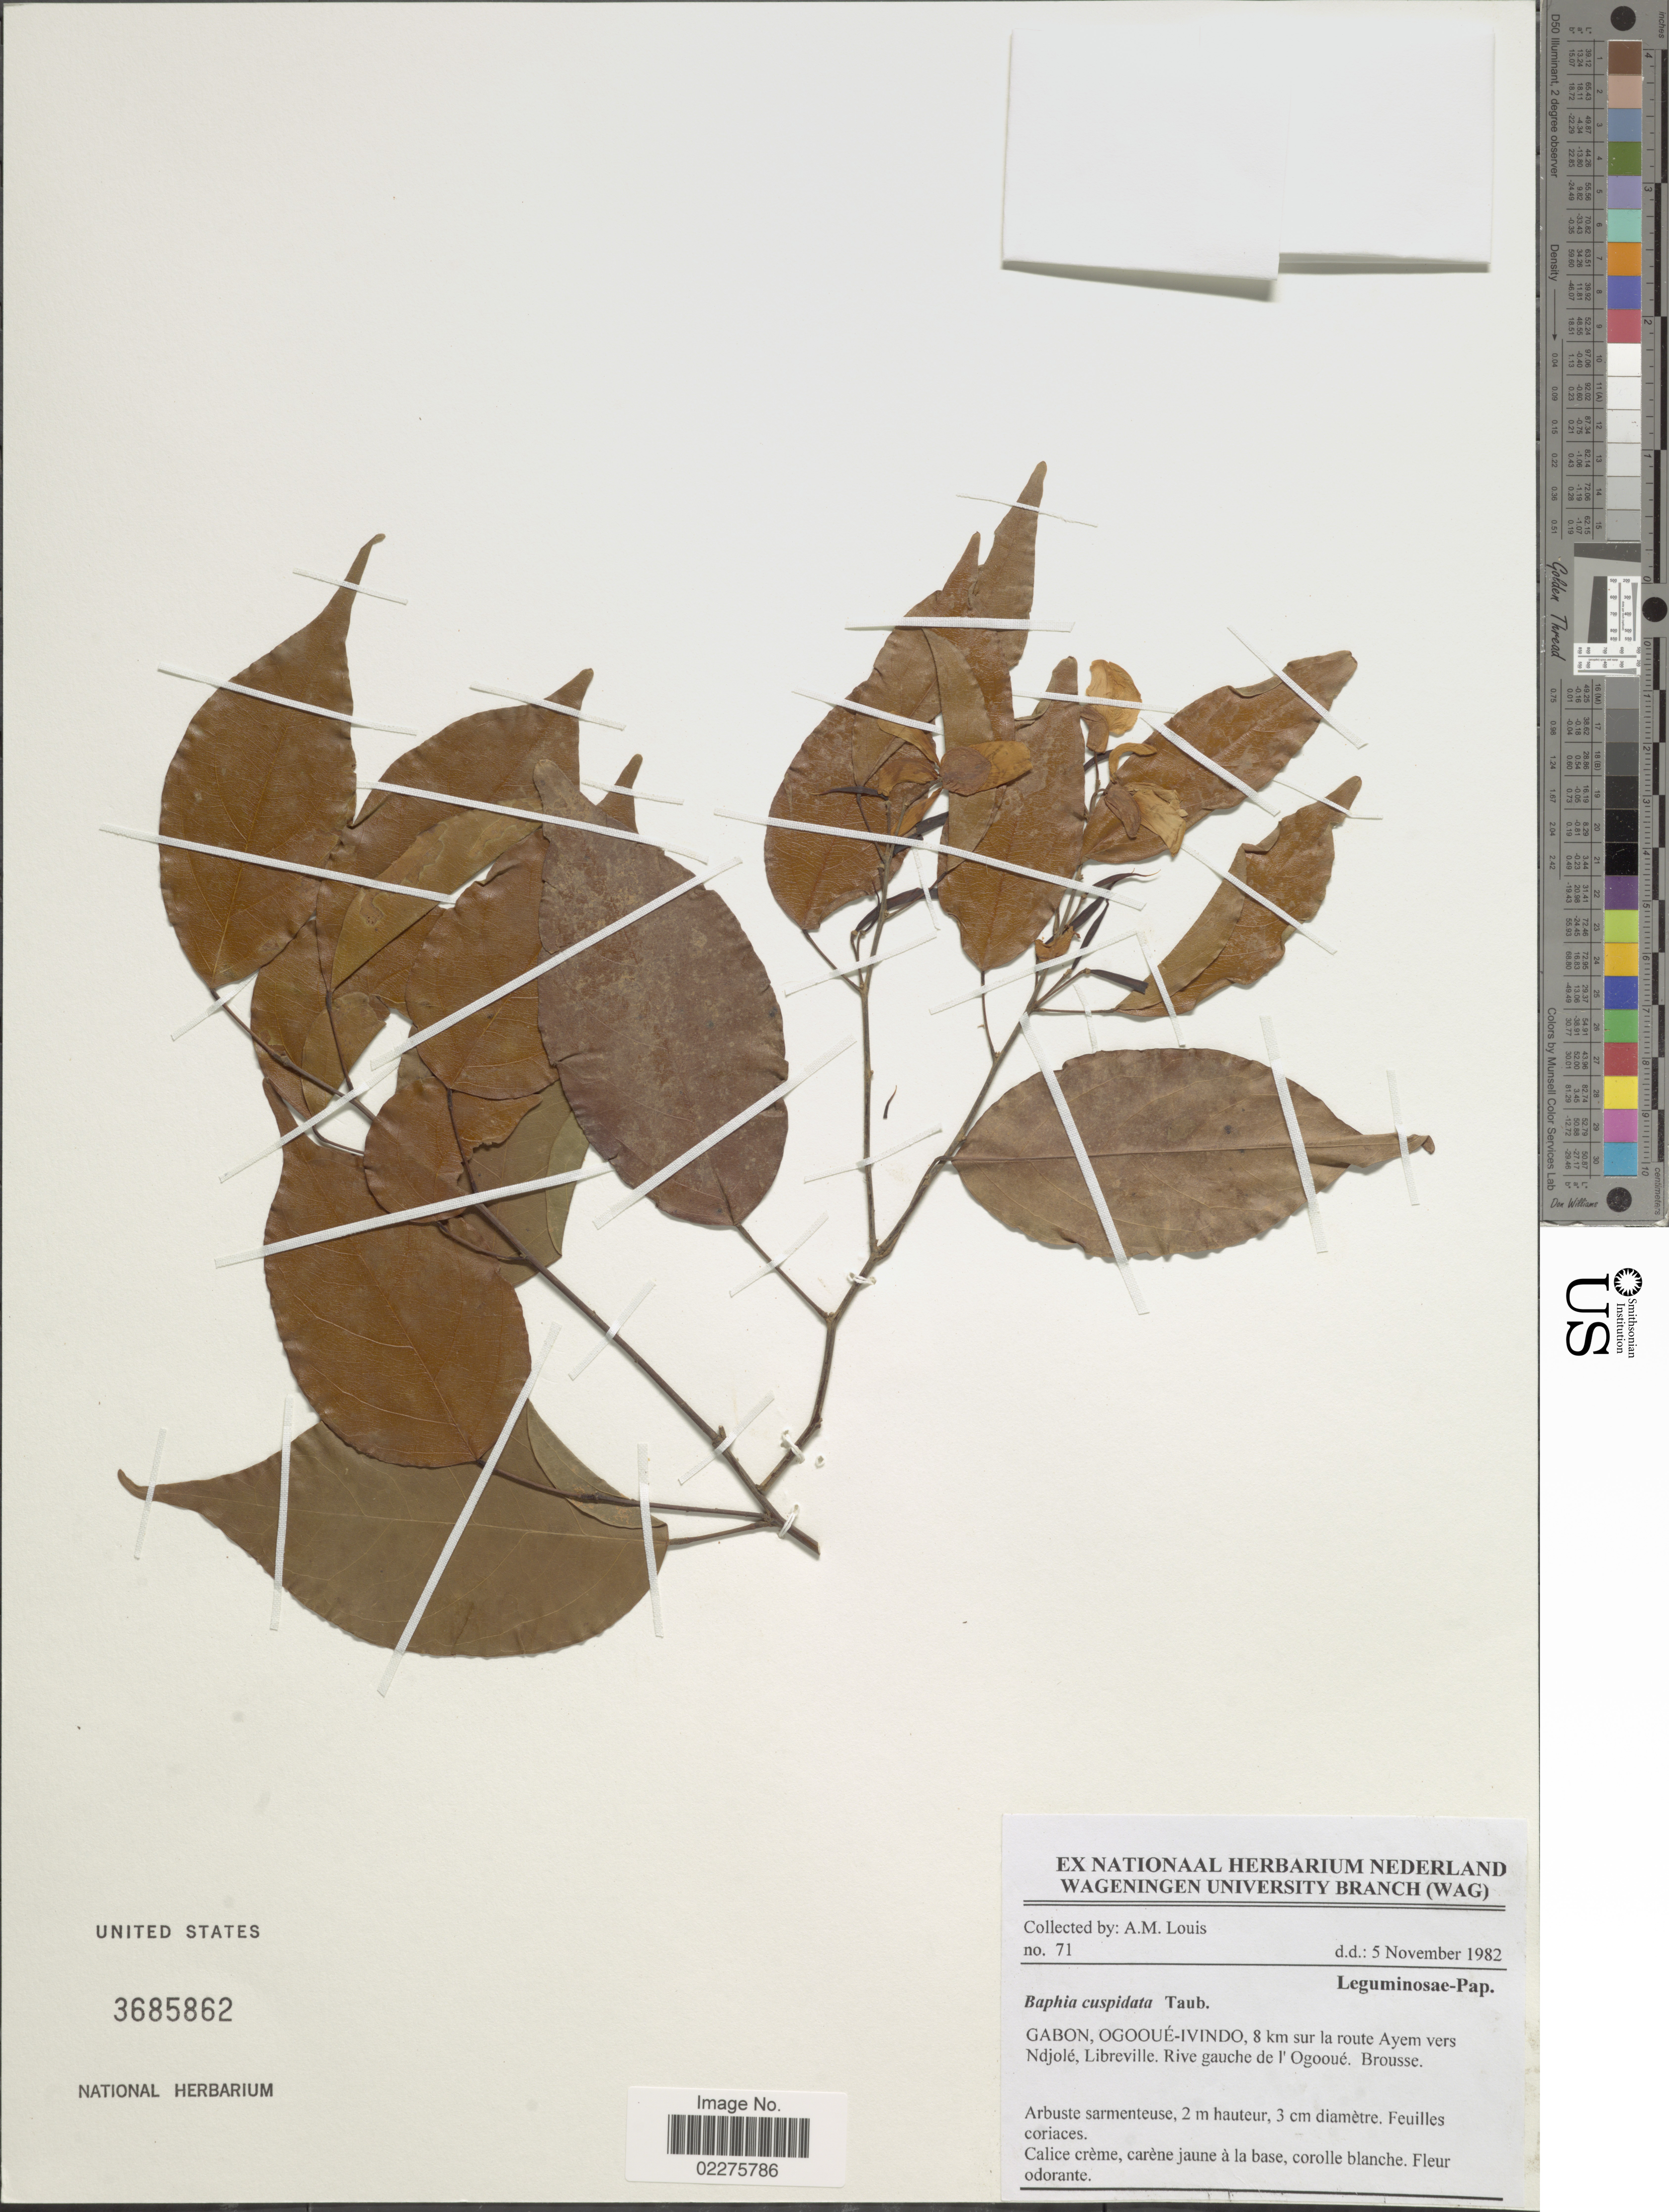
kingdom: Plantae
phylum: Tracheophyta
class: Magnoliopsida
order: Fabales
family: Fabaceae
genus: Baphia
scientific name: Baphia cuspidata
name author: Taub.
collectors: A. Louis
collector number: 71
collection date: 1982-11-05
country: Gabon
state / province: Ogooue-Ivindo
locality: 8 km sur la route Ayem vers Ndjolé, Libreville. Rive gauche de l'Ogooue. Brousse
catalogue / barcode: US 3685862